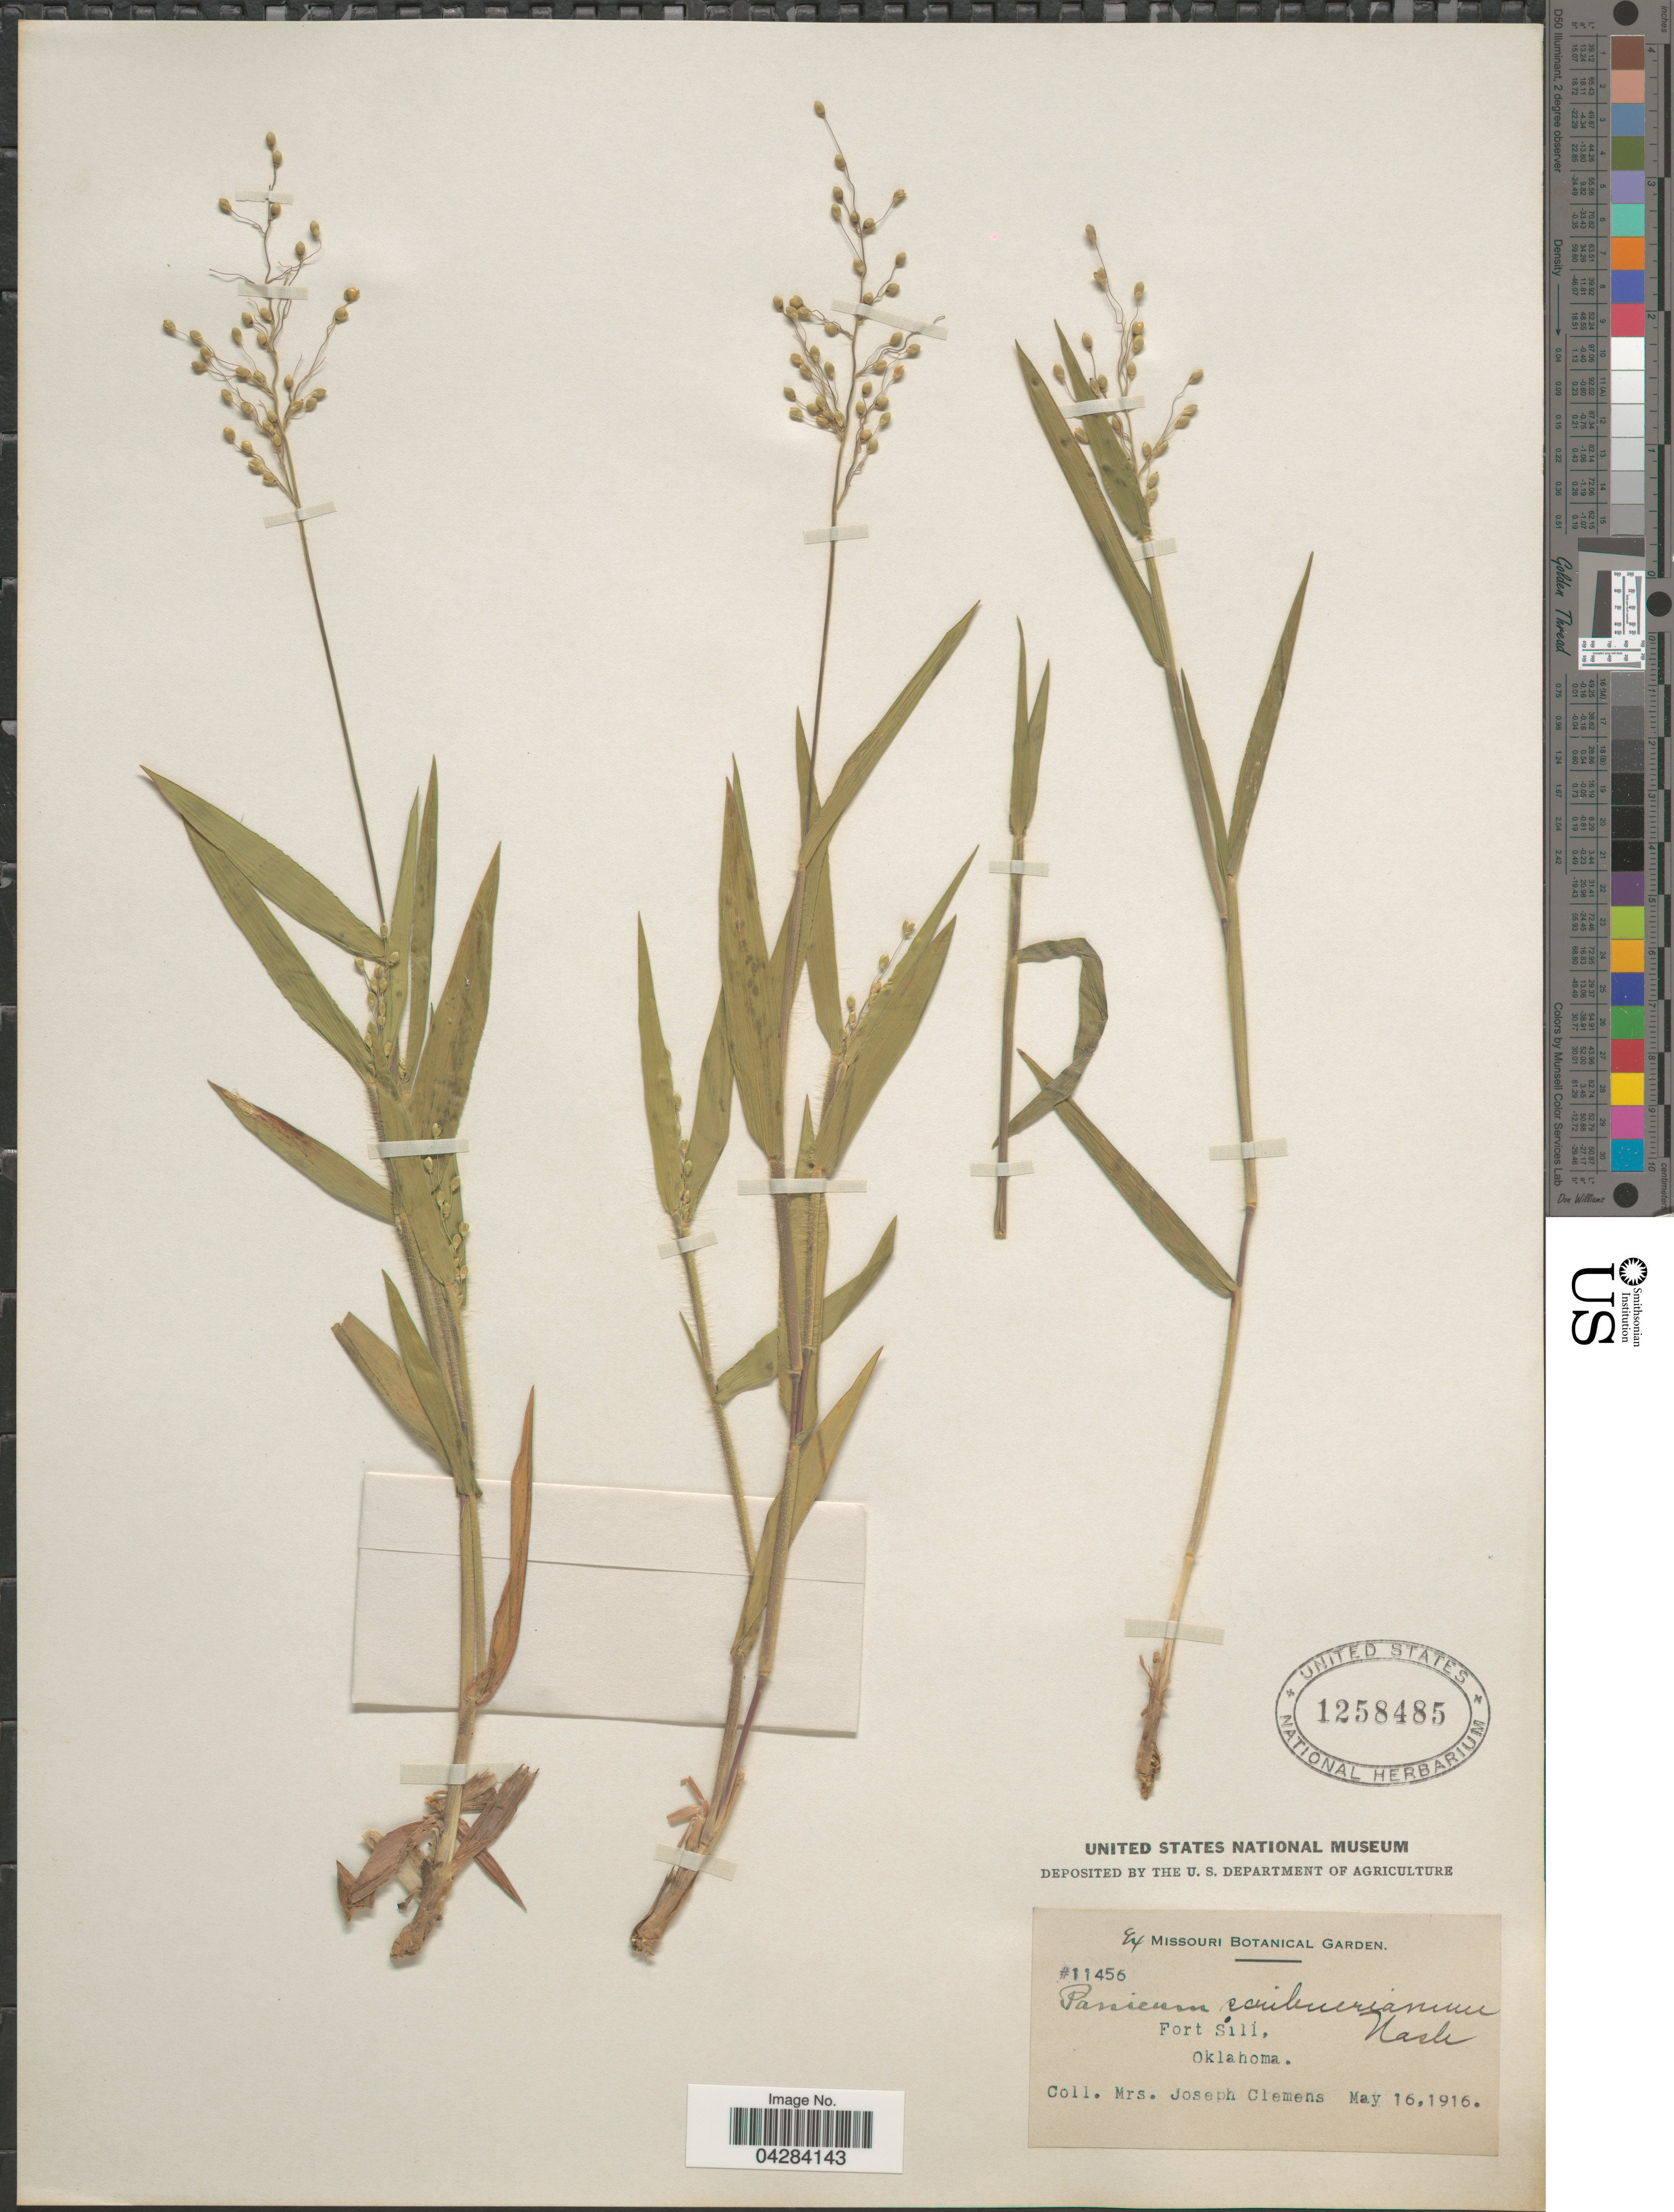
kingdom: Plantae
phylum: Tracheophyta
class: Liliopsida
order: Poales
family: Poaceae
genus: Dichanthelium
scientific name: Dichanthelium oligosanthes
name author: (Schult.) Gould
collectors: J. Clemens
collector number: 11456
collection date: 1916-05-16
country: United States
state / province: Oklahoma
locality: Fort Sill.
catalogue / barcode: US 1258485